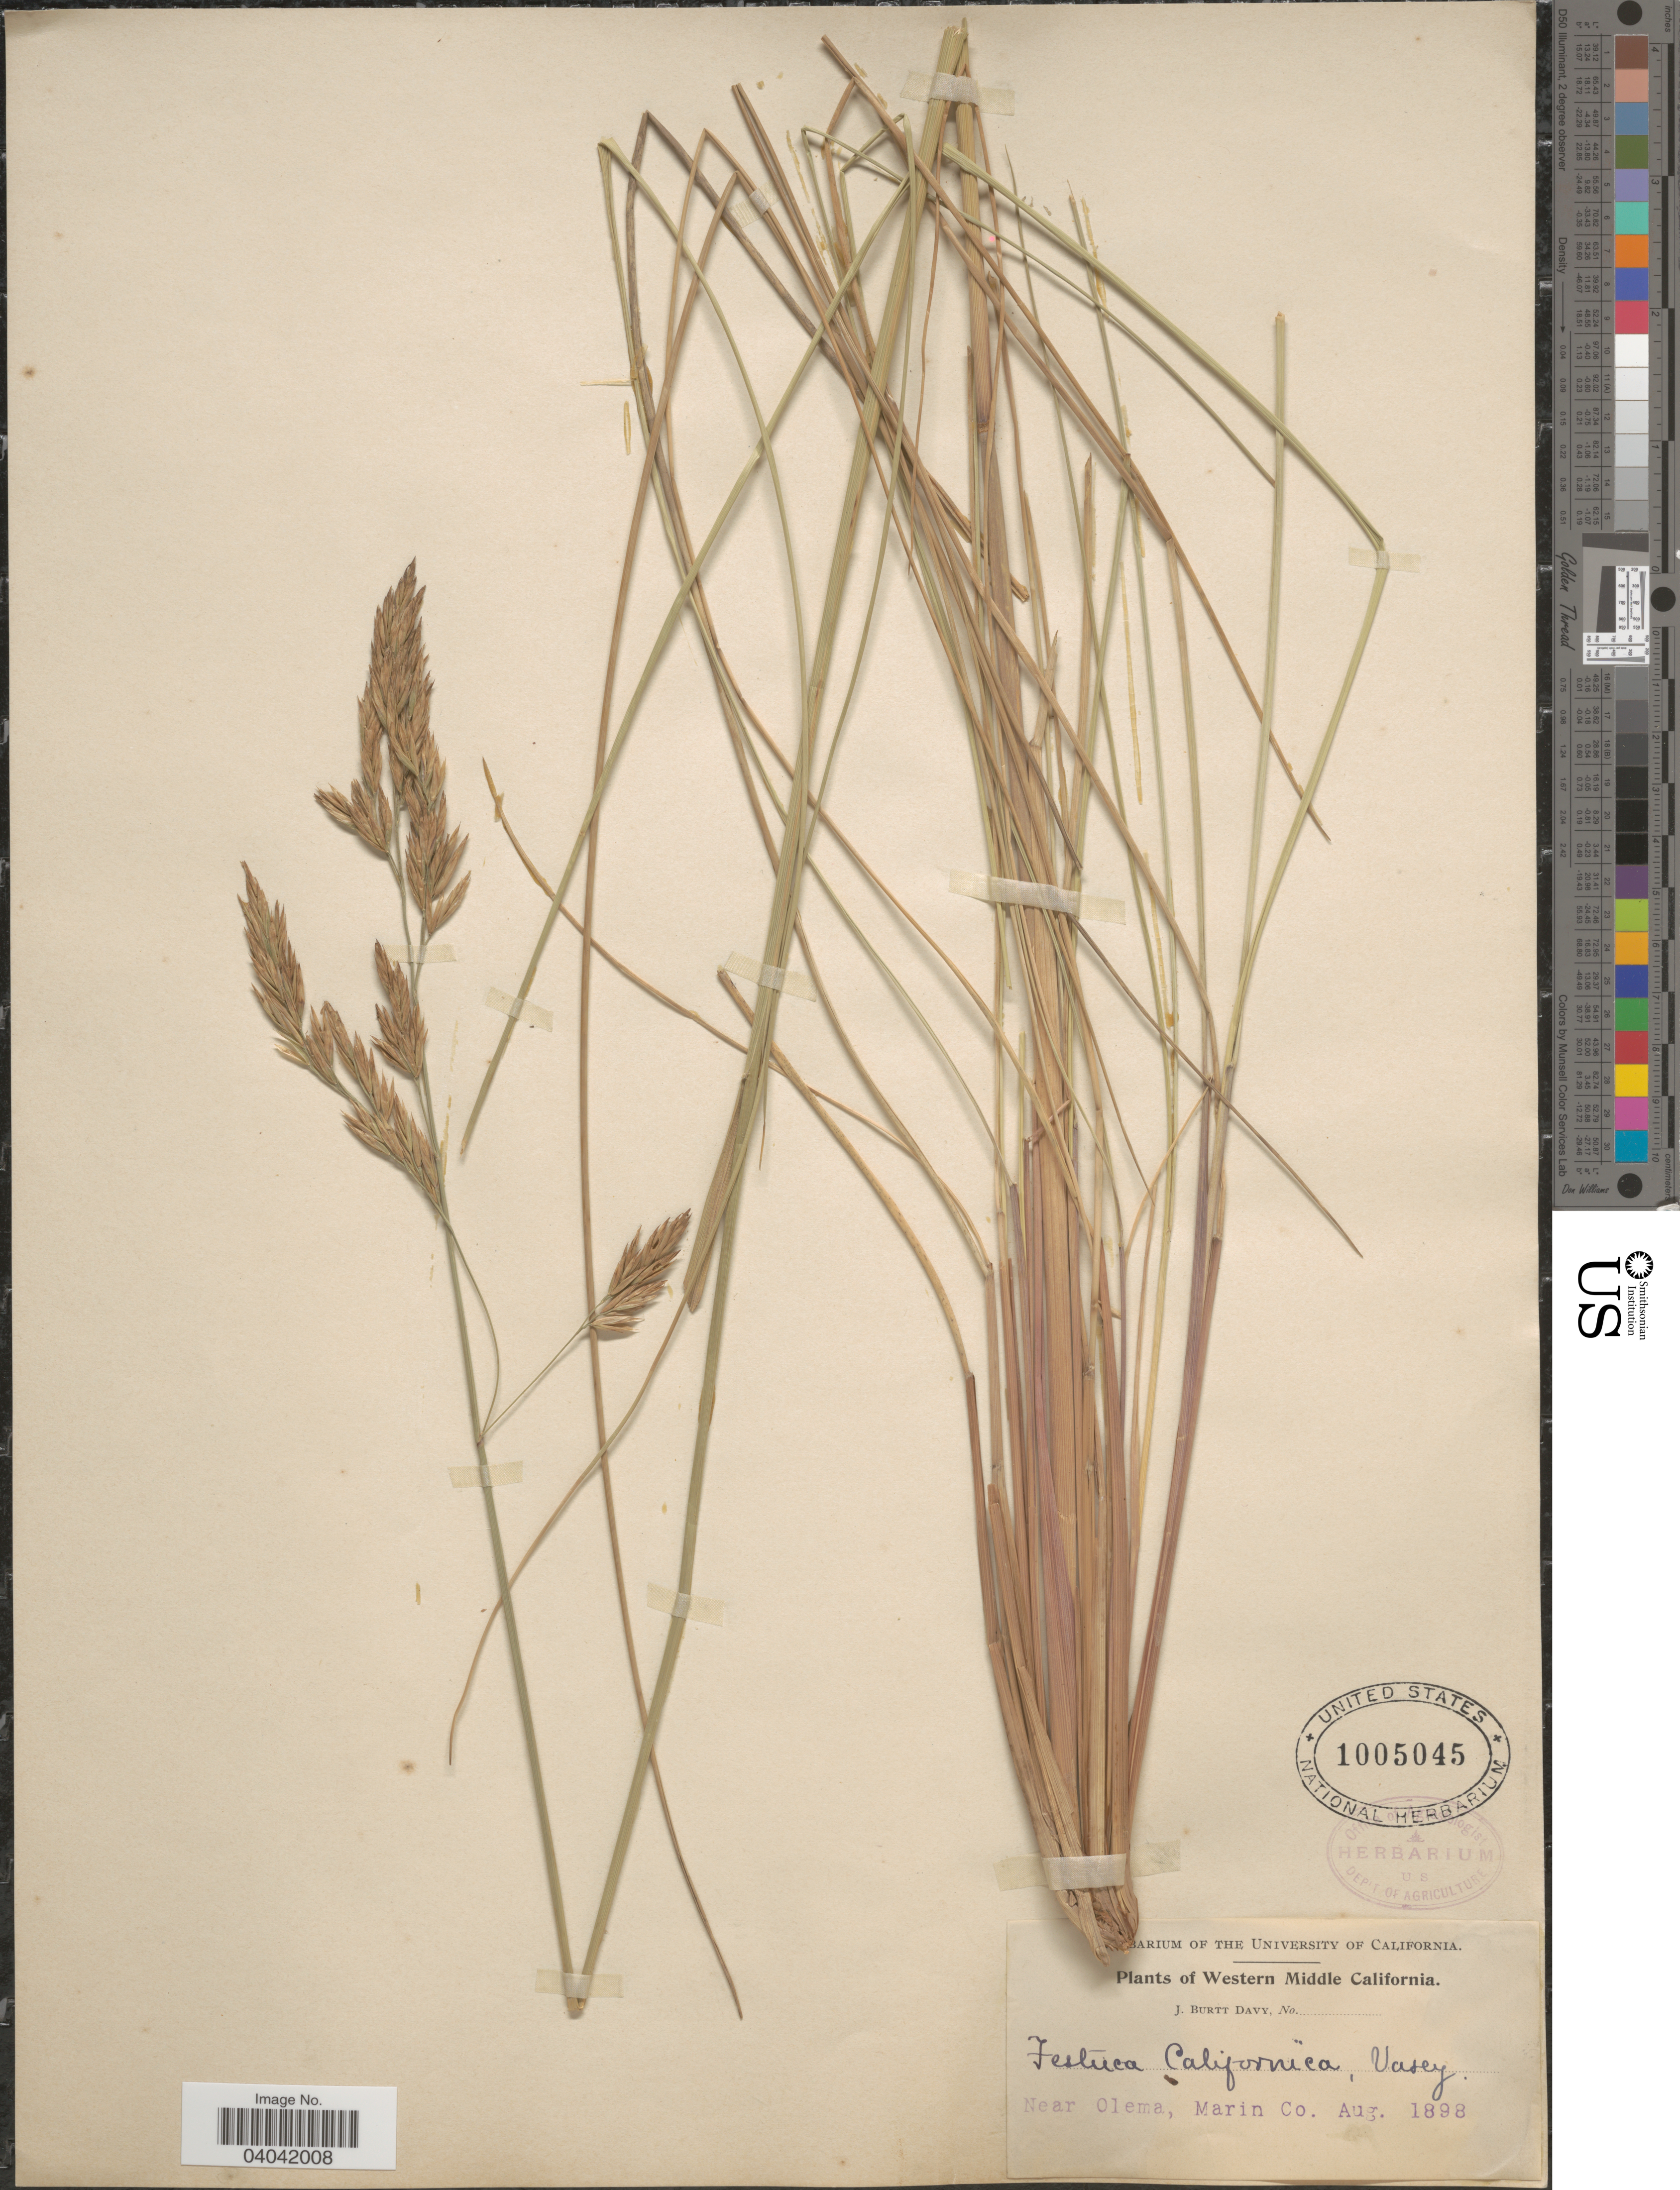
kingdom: Plantae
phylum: Tracheophyta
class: Liliopsida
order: Poales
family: Poaceae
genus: Festuca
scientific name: Festuca californica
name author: Vasey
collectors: J. Burtt Davy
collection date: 1898-08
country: United States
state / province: California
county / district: Marin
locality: Western Middle California. Near Olema, Marin Co.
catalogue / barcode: US 1005045